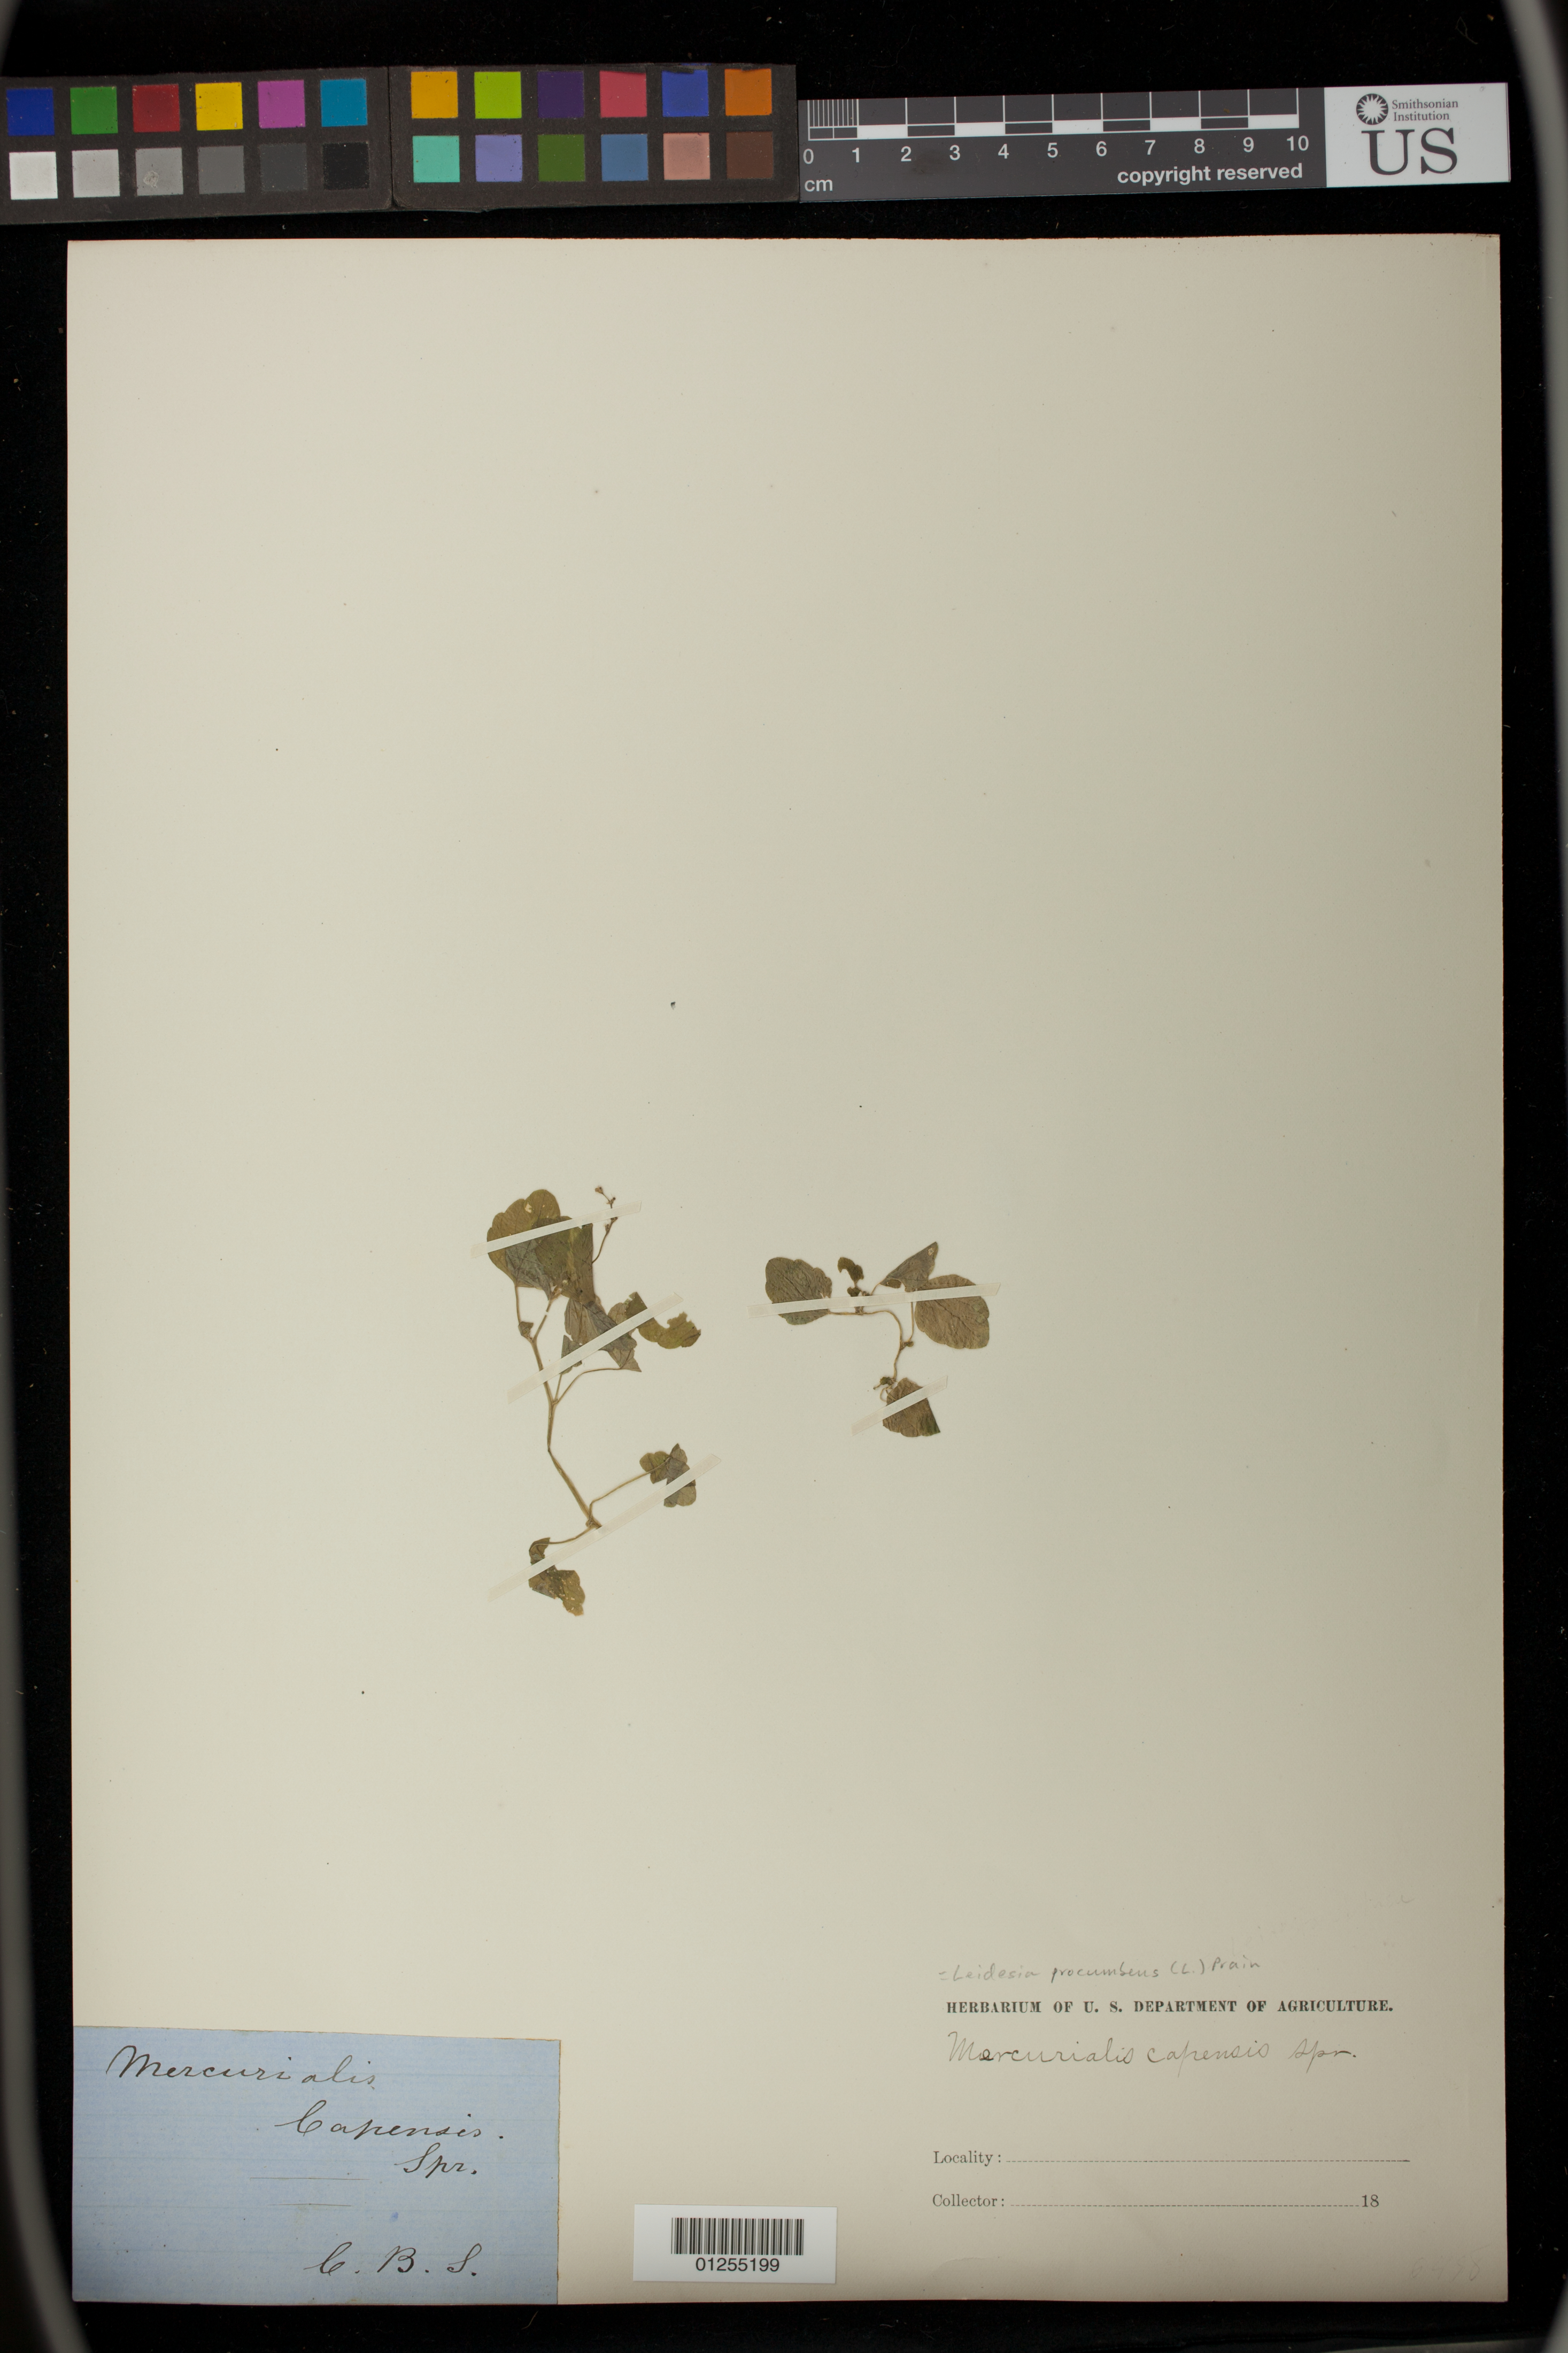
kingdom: Plantae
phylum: Tracheophyta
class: Magnoliopsida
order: Malpighiales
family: Euphorbiaceae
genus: Leidesia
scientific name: Leidesia procumbens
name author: (L.) Prain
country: Costa Rica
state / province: Guanacaste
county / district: Nicoya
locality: Nicoya